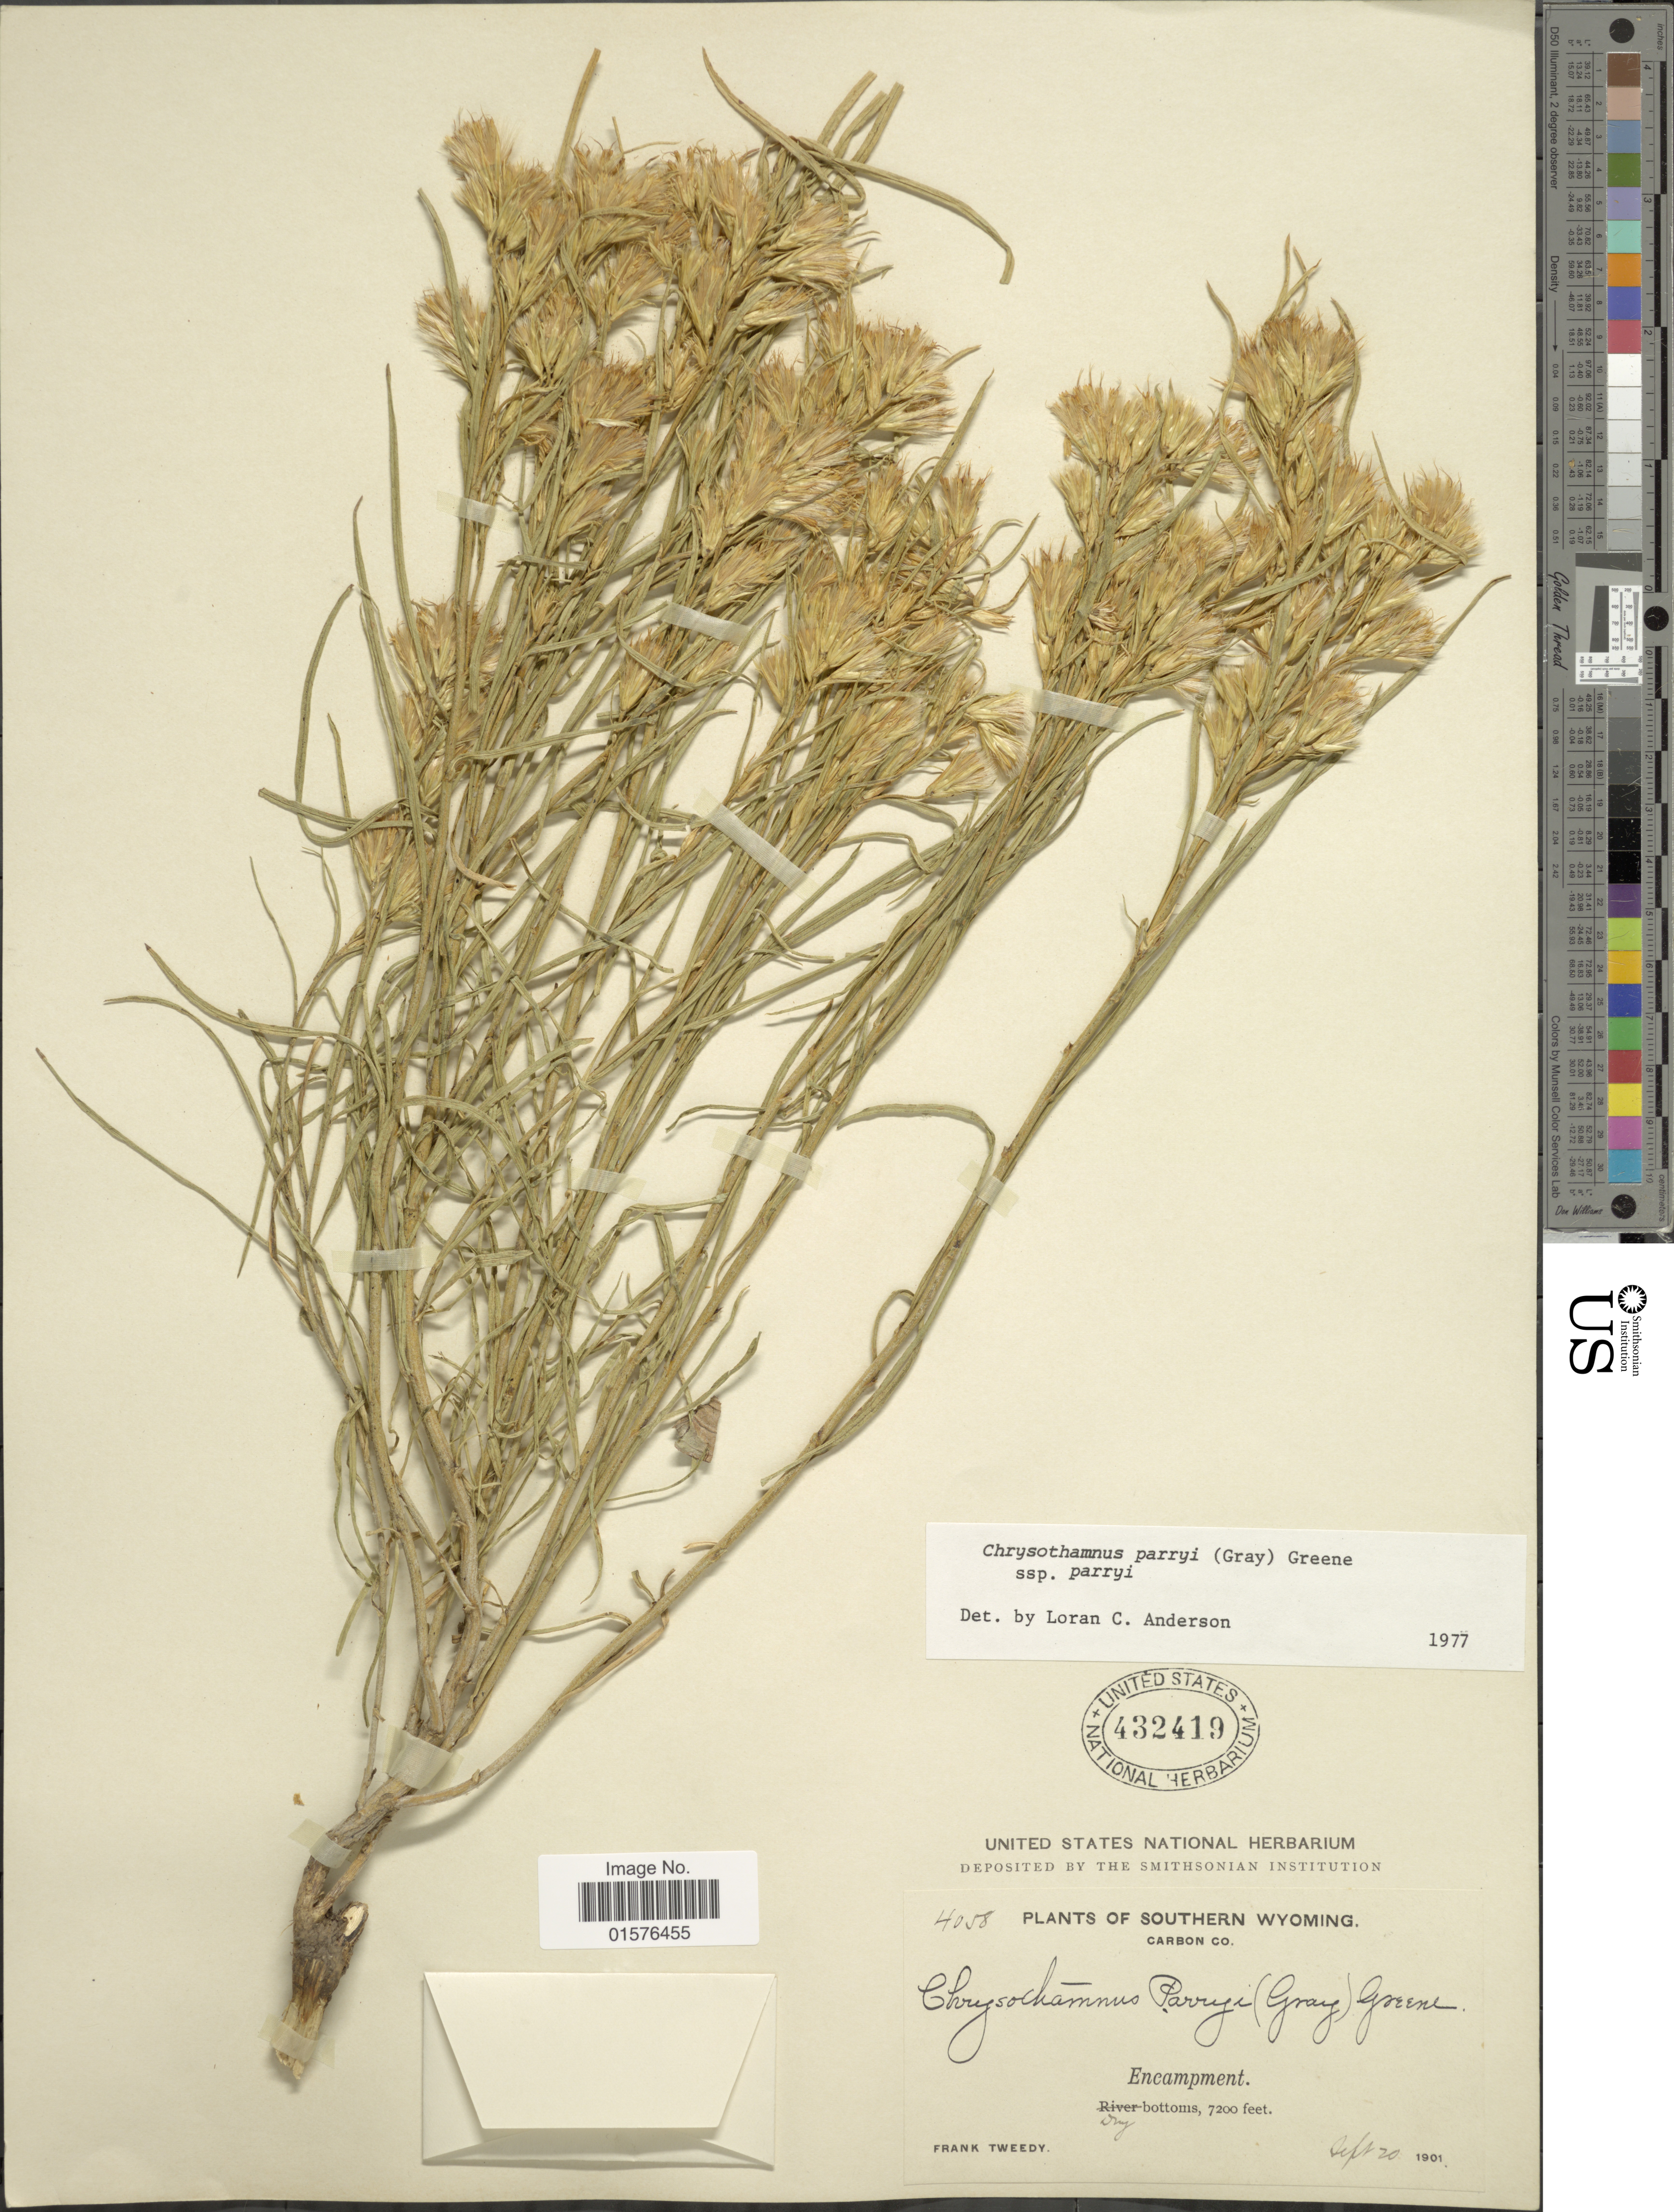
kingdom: Plantae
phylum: Tracheophyta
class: Magnoliopsida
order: Asterales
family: Asteraceae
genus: Ericameria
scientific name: Ericameria parryi var. parryi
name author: (A. Gray) G.L. Nesom & G.I. Baird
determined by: Urbatsch, Lowell E., Curator (LSU), Louisiana State University (UNITED STATES)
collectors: F. Tweedy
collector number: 4058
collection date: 1901-09-20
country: United States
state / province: Wyoming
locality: Southern Wyoming, Encamoment.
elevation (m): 2195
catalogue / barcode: US 432419